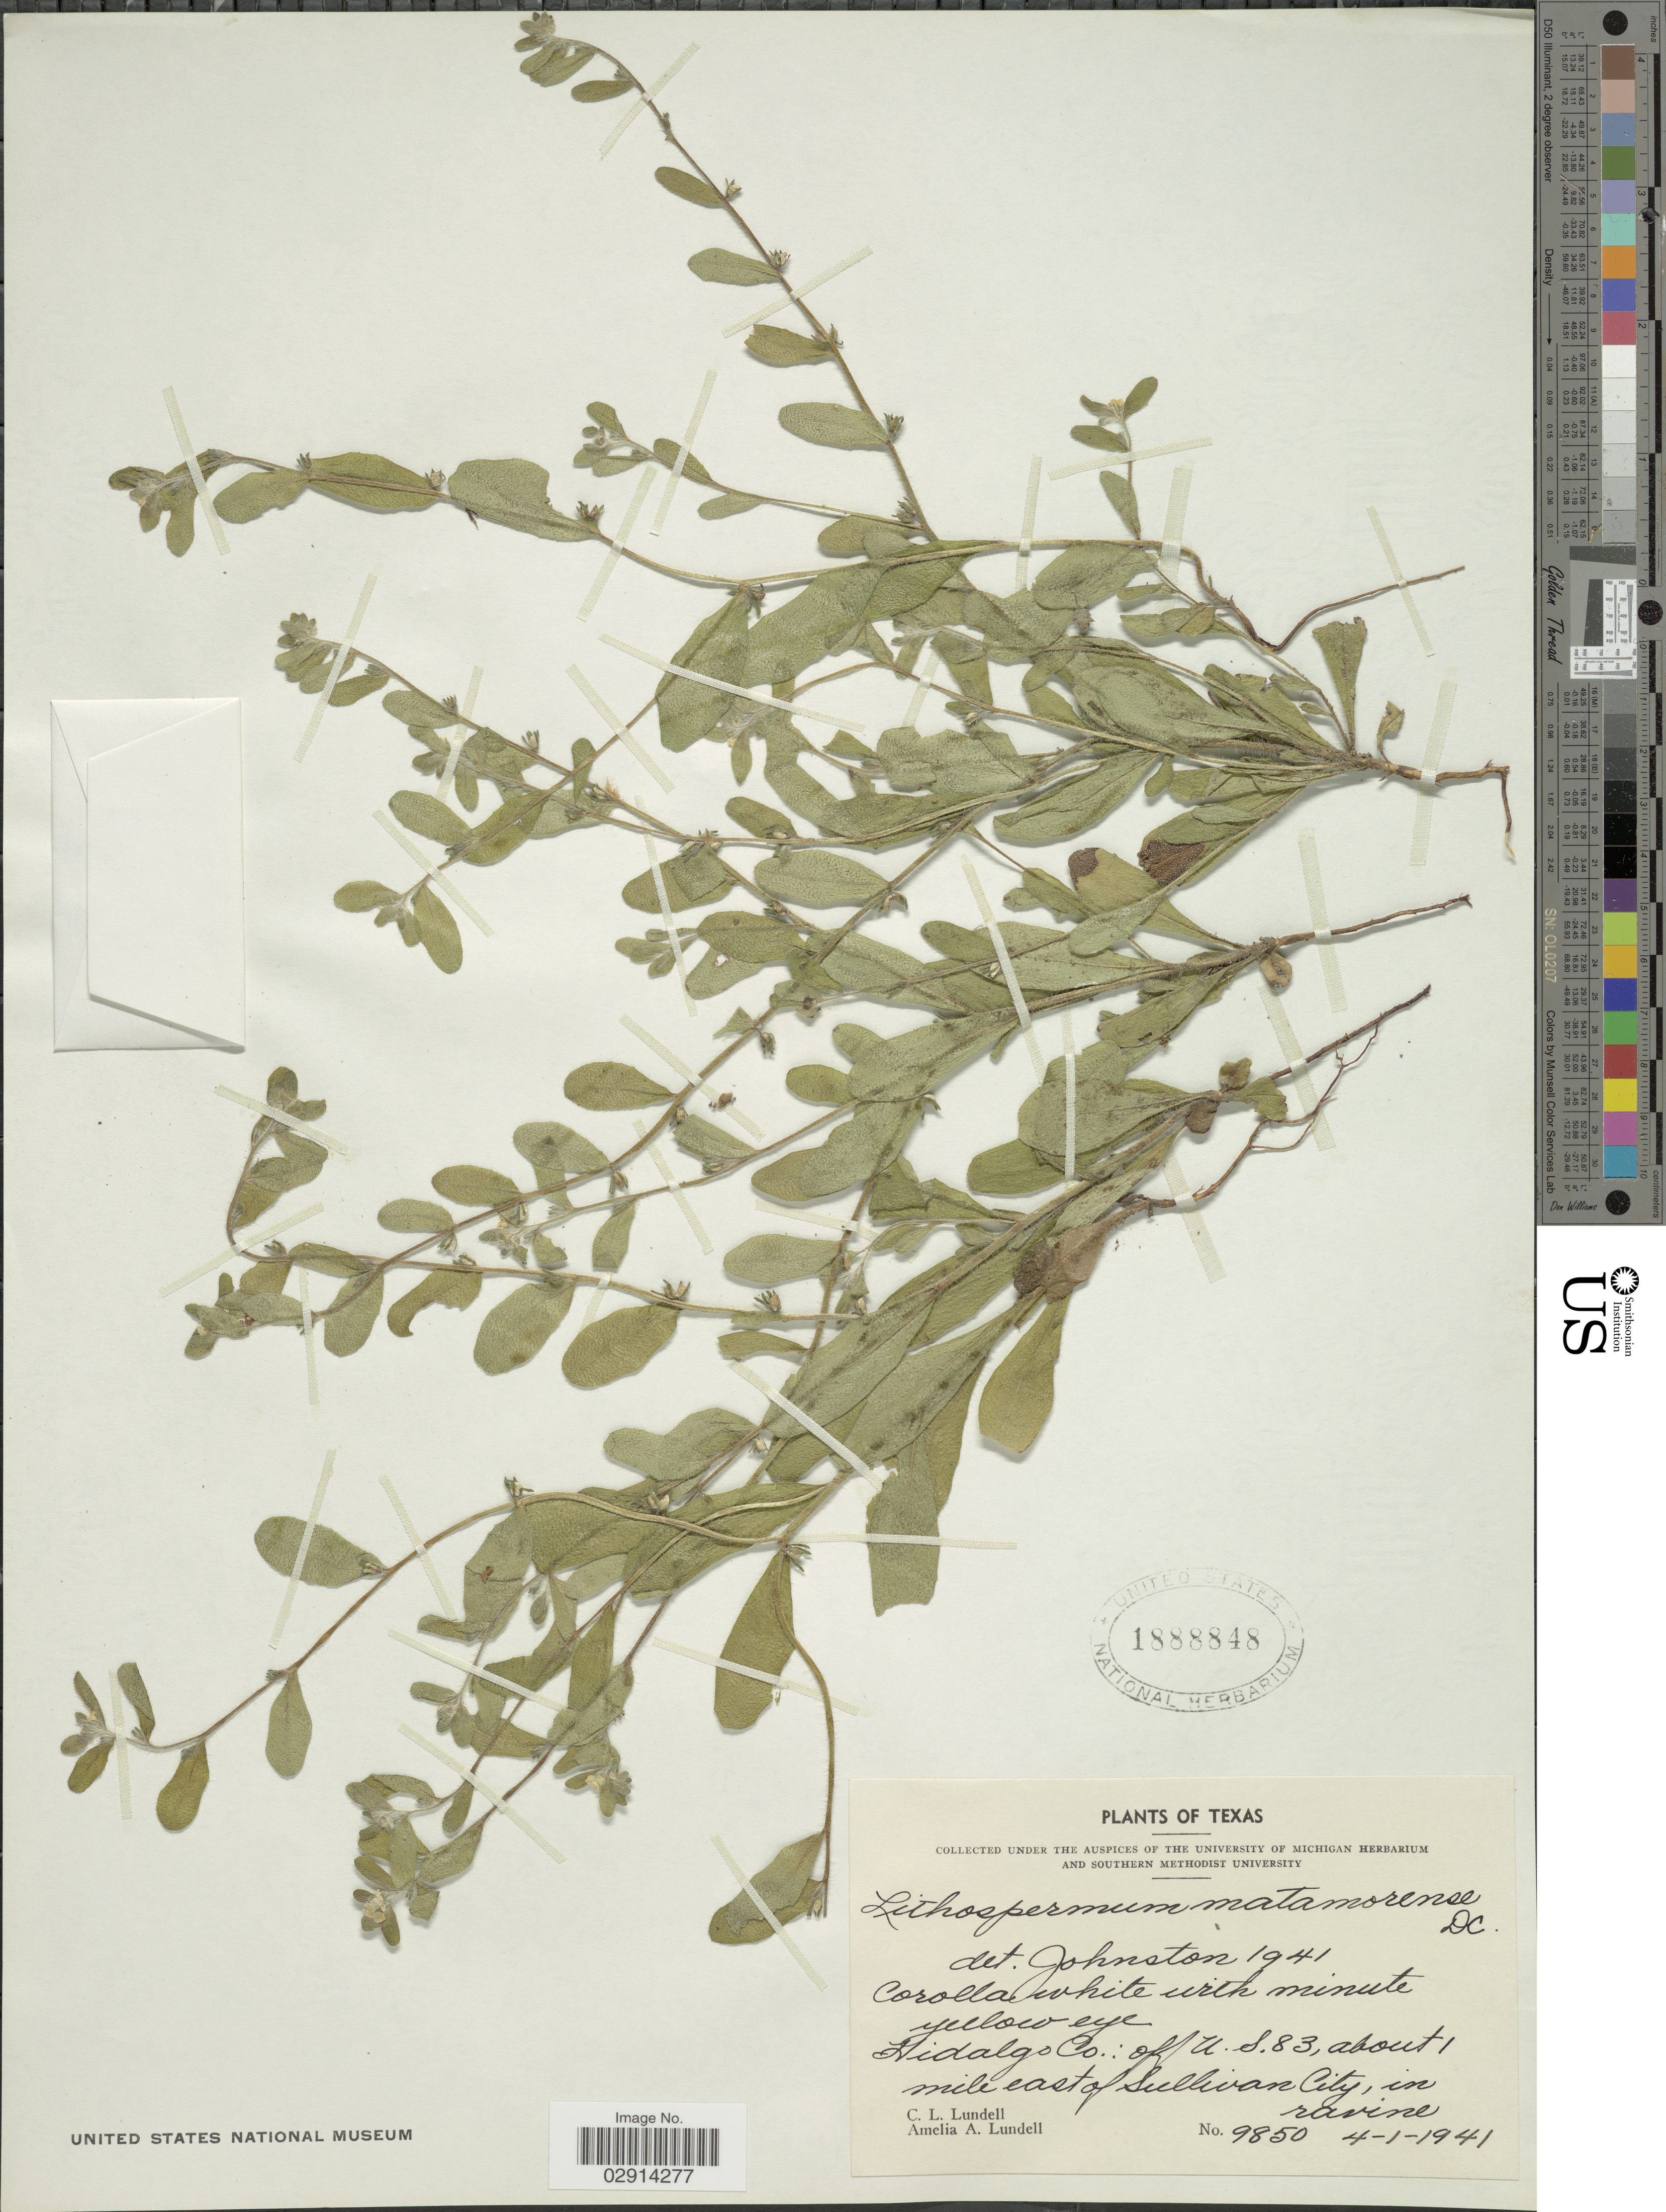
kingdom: Plantae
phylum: Tracheophyta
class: Magnoliopsida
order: Boraginales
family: Boraginaceae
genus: Lithospermum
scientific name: Lithospermum matamorense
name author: A. DC. in DC.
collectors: C. L. Lundell & A. A. Lundell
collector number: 9850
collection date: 1941-01-04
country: United States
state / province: Texas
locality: Hidalgo Co.: Off U.S. 83, about 1 mile east of Sullivan City, in ravine.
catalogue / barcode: US 1888848